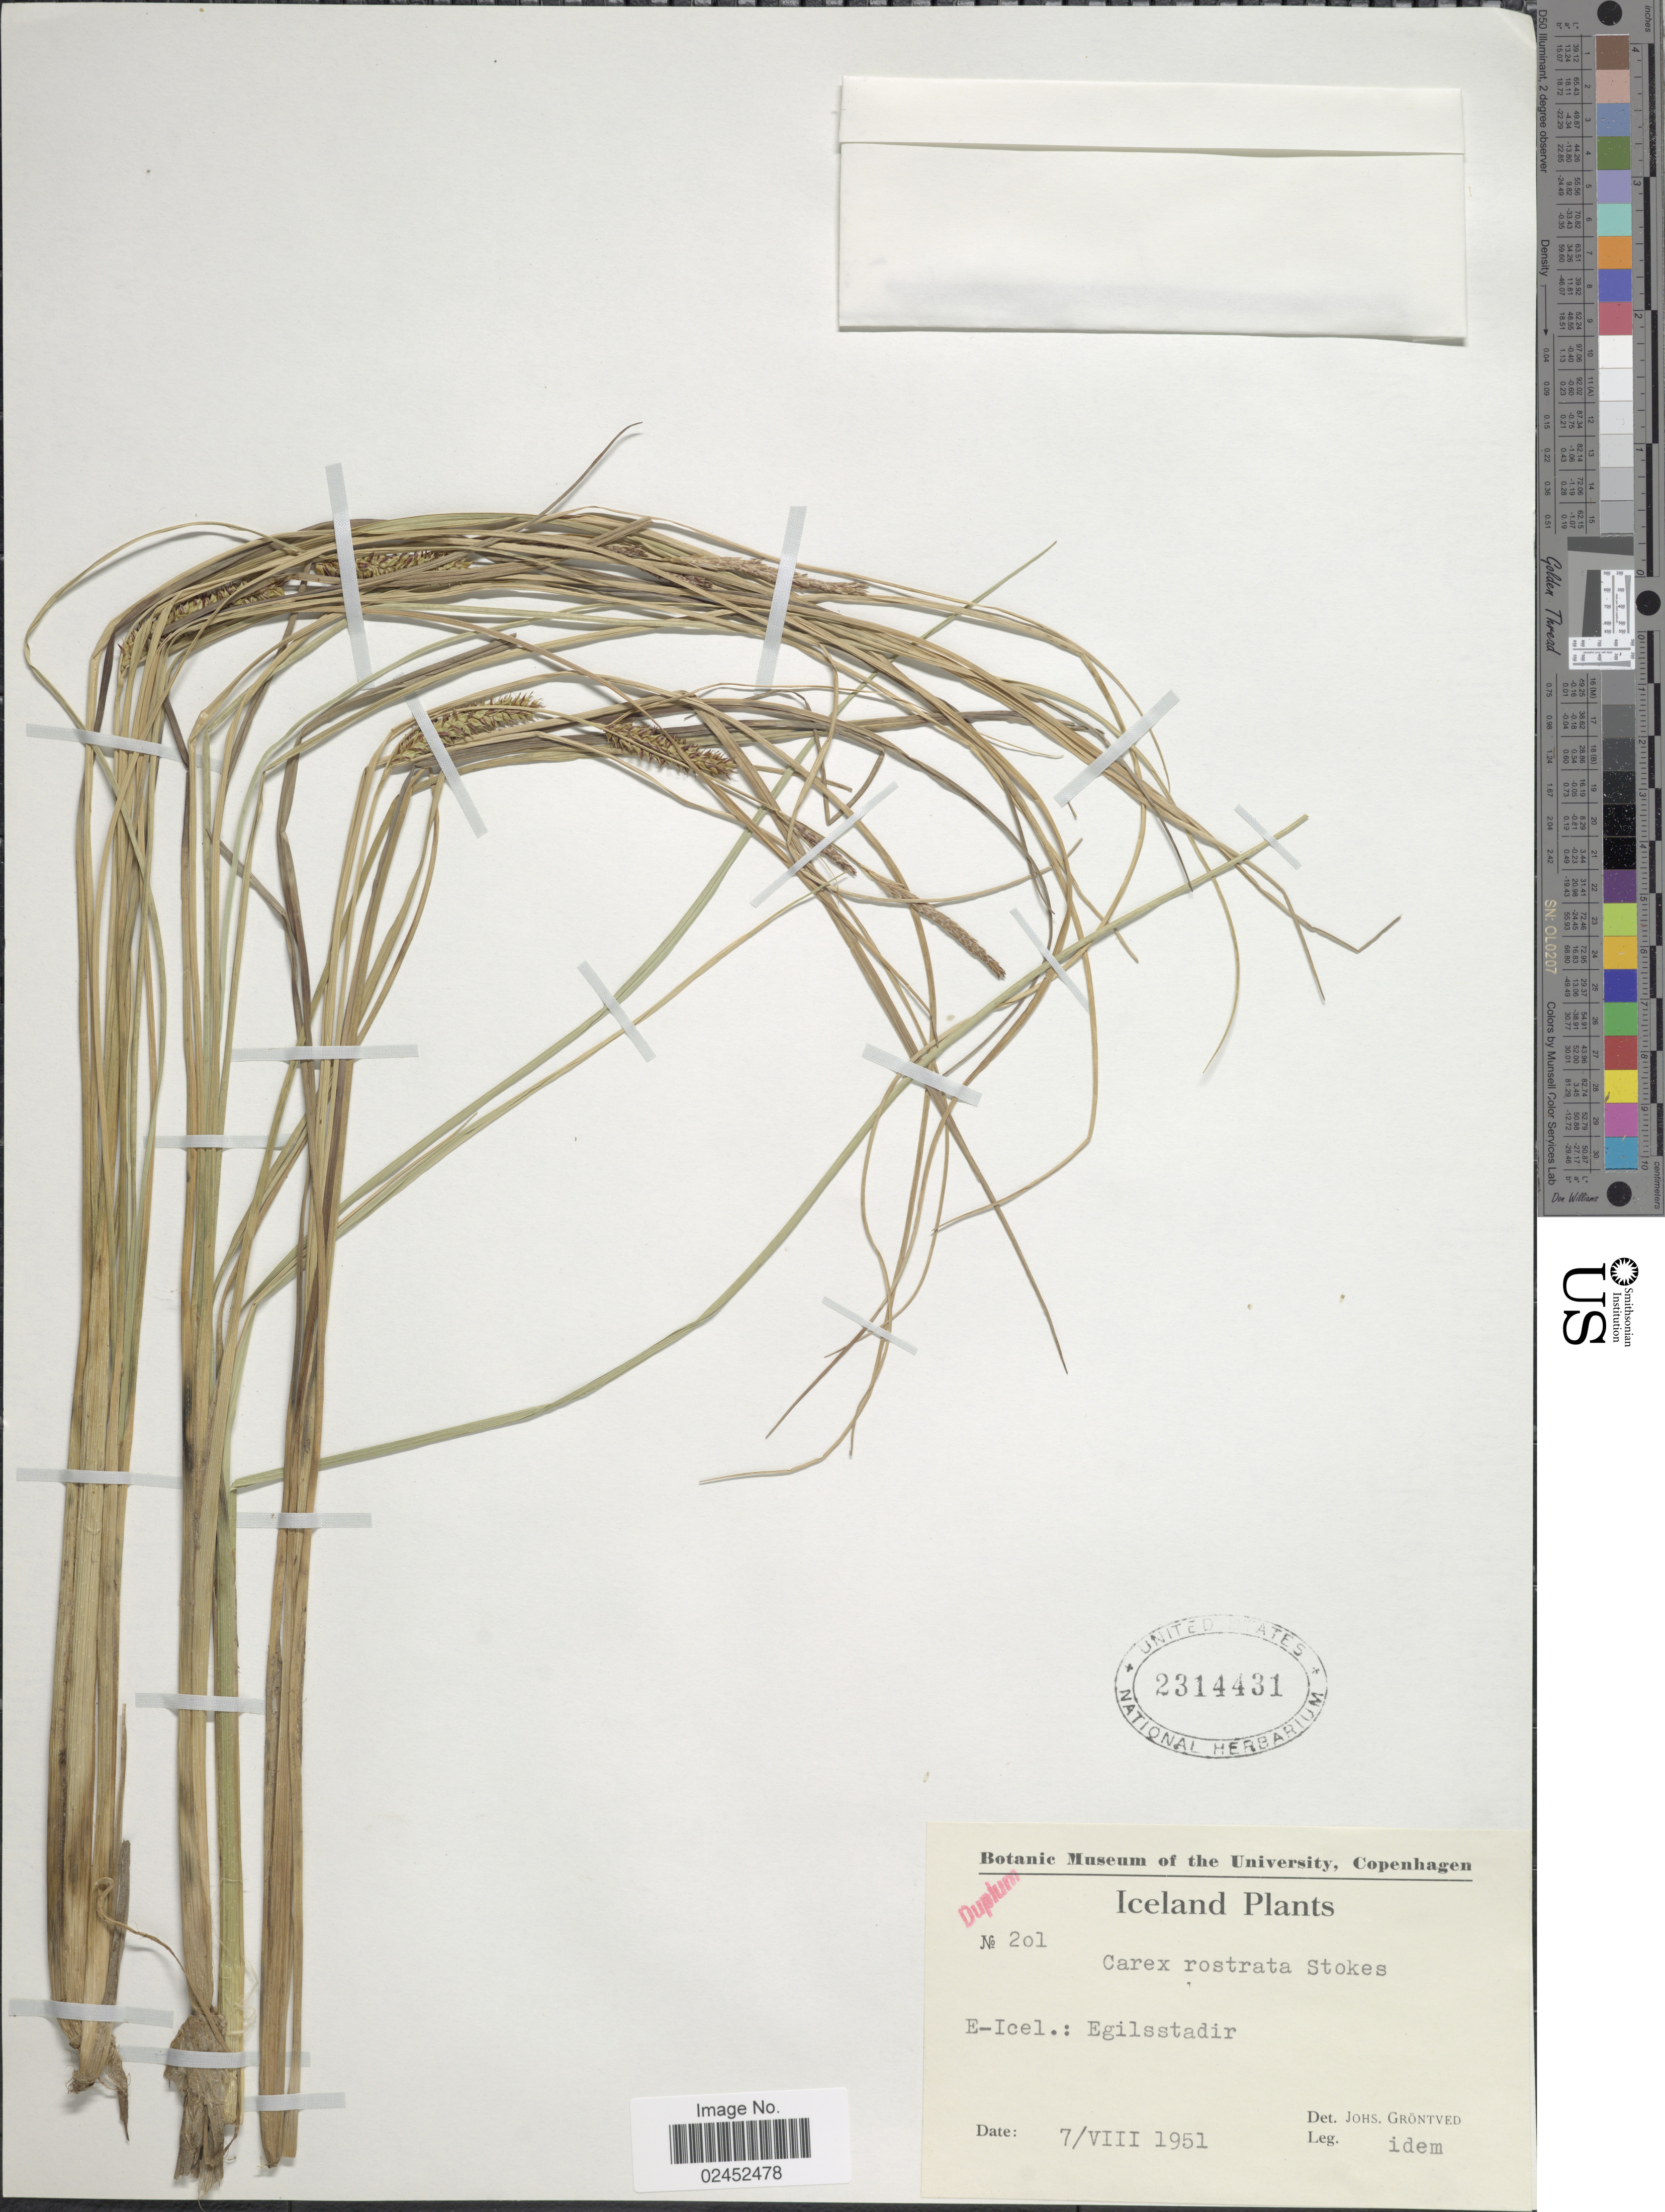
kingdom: Plantae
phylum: Tracheophyta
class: Liliopsida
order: Poales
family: Cyperaceae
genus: Carex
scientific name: Carex rostrata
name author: Stokes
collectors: J. Gröntved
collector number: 201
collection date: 1951-08-07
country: Iceland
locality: Iceland, E-Icel.: Egilsstadir.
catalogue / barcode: US 2314431